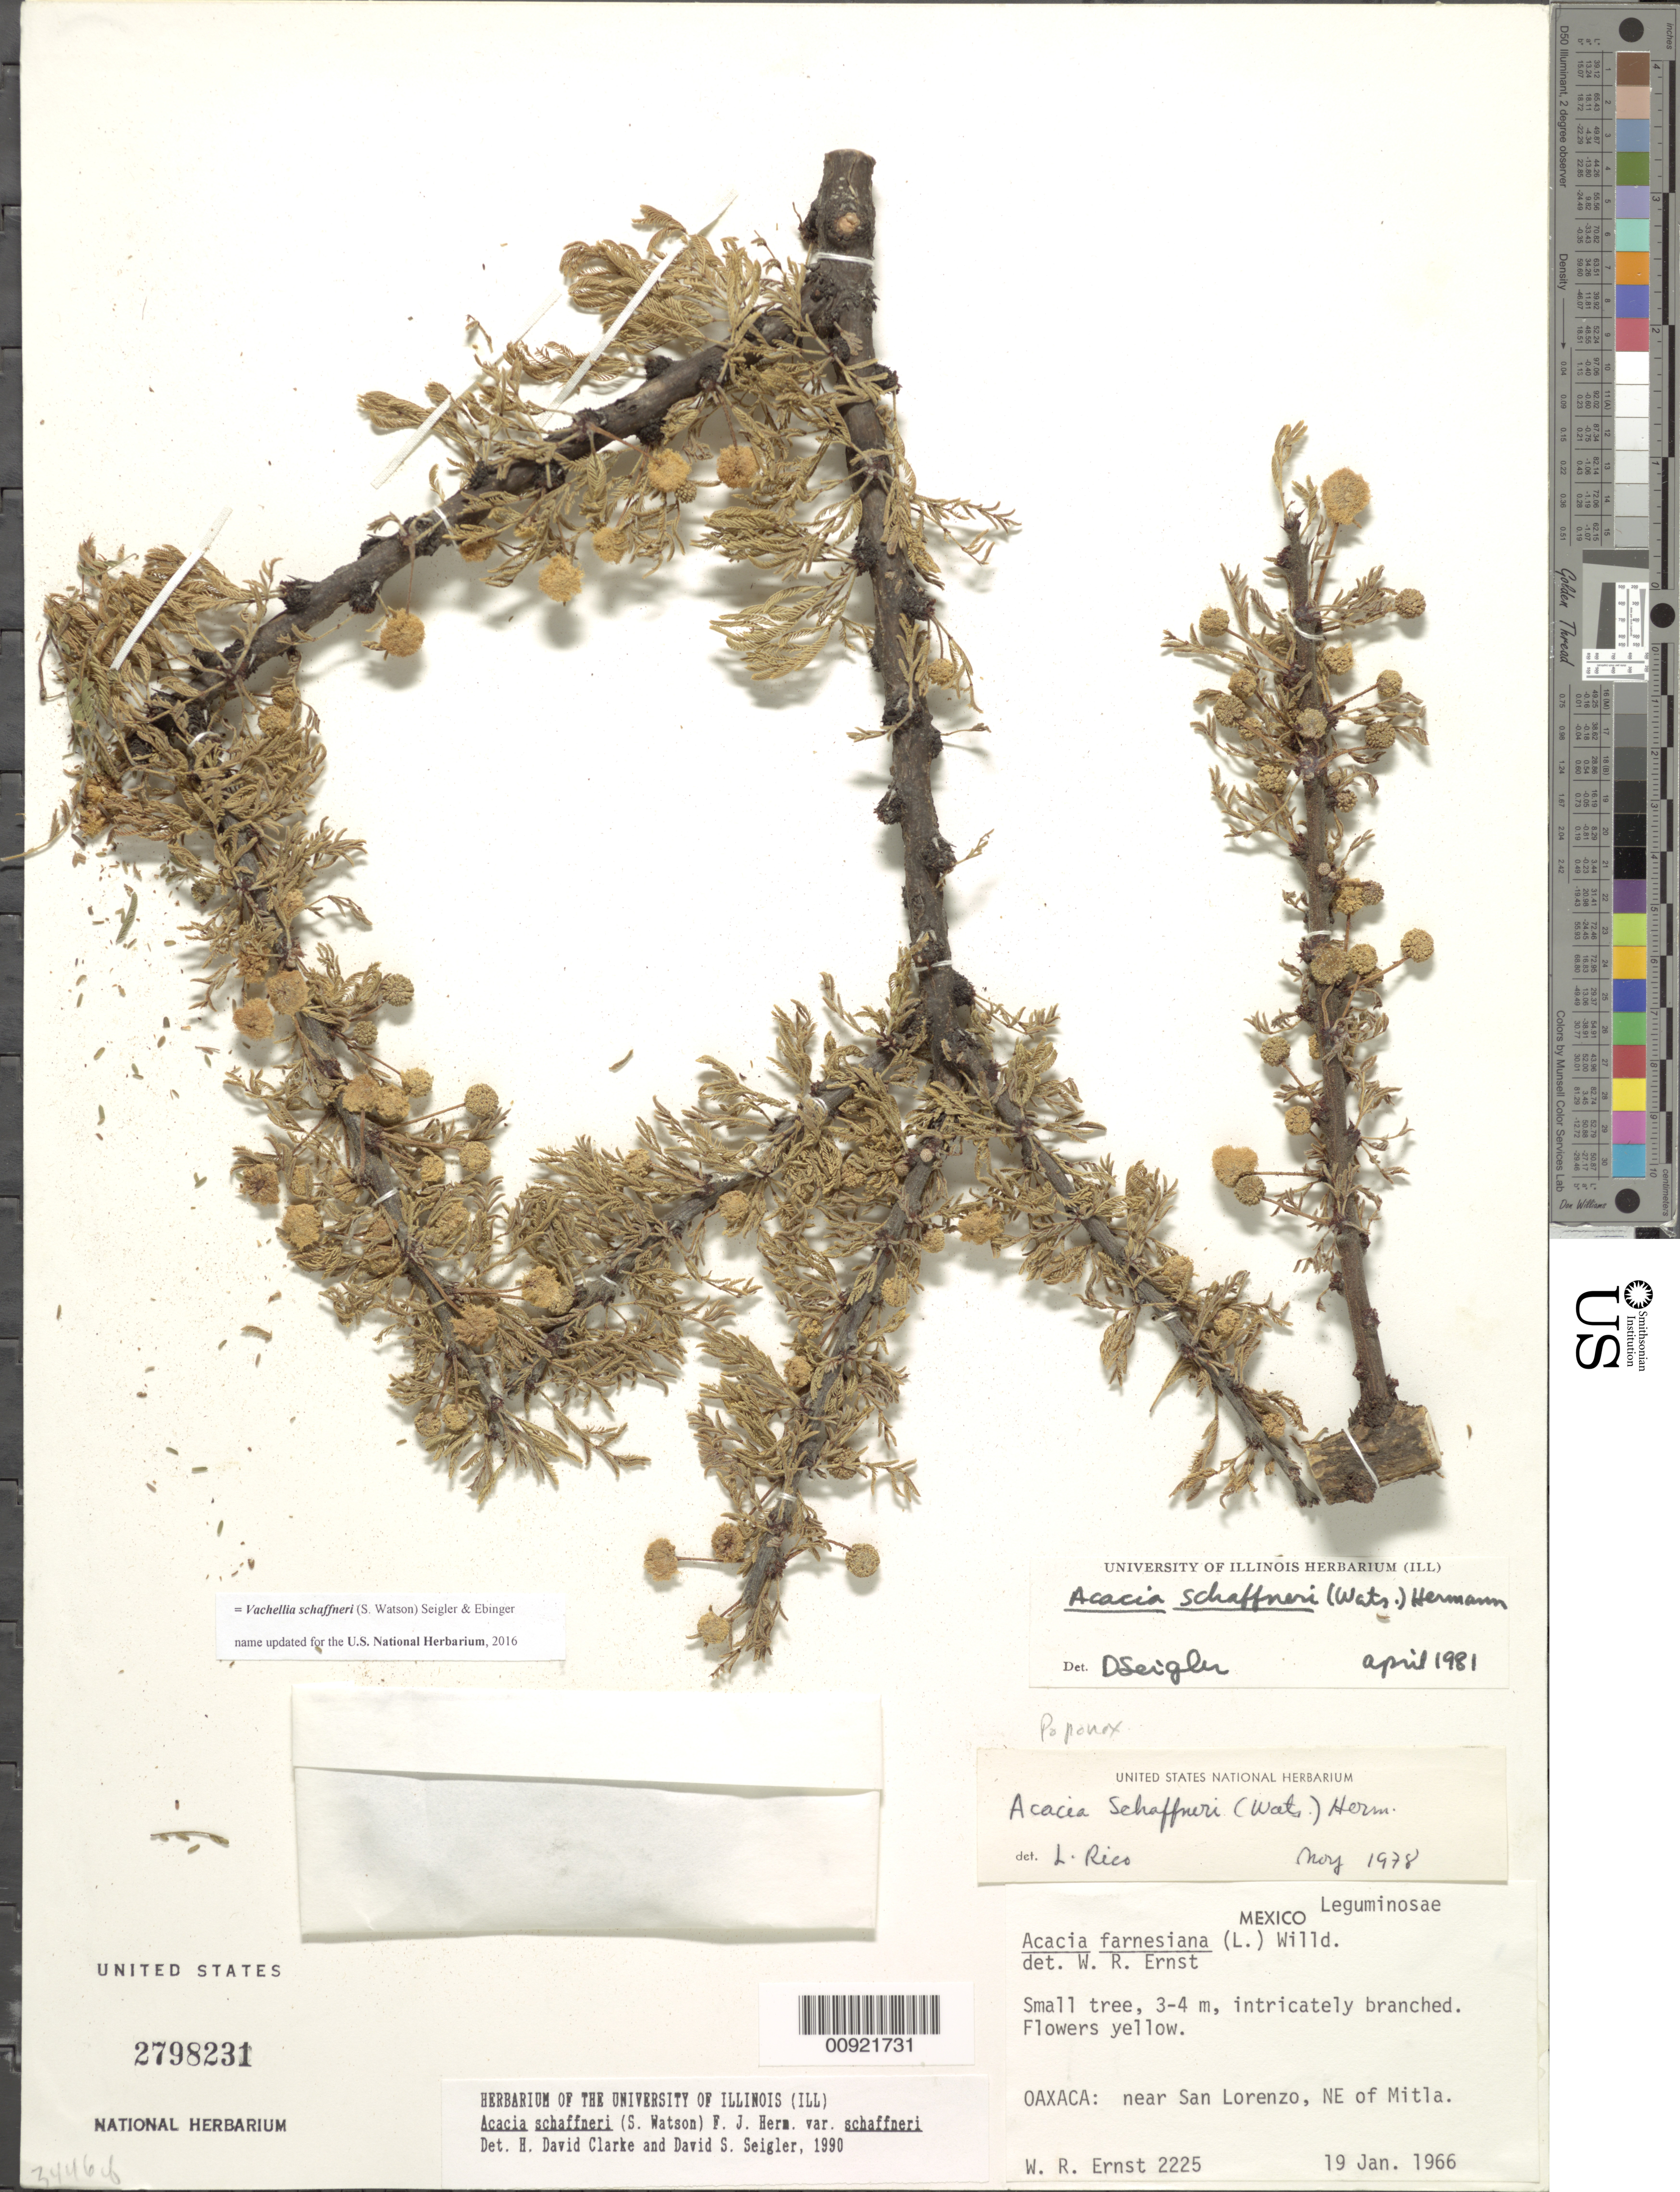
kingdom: Plantae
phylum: Tracheophyta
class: Magnoliopsida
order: Fabales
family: Fabaceae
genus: Vachellia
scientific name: Vachellia schaffneri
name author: (S. Watson) Seigler & Ebinger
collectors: W. R. Ernst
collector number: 2225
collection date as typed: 19 Jan 1966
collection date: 1966-01-19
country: Mexico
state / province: Oaxaca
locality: Oaxaca: near San Lorenzo, NE of Mitla.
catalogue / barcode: US 2798231